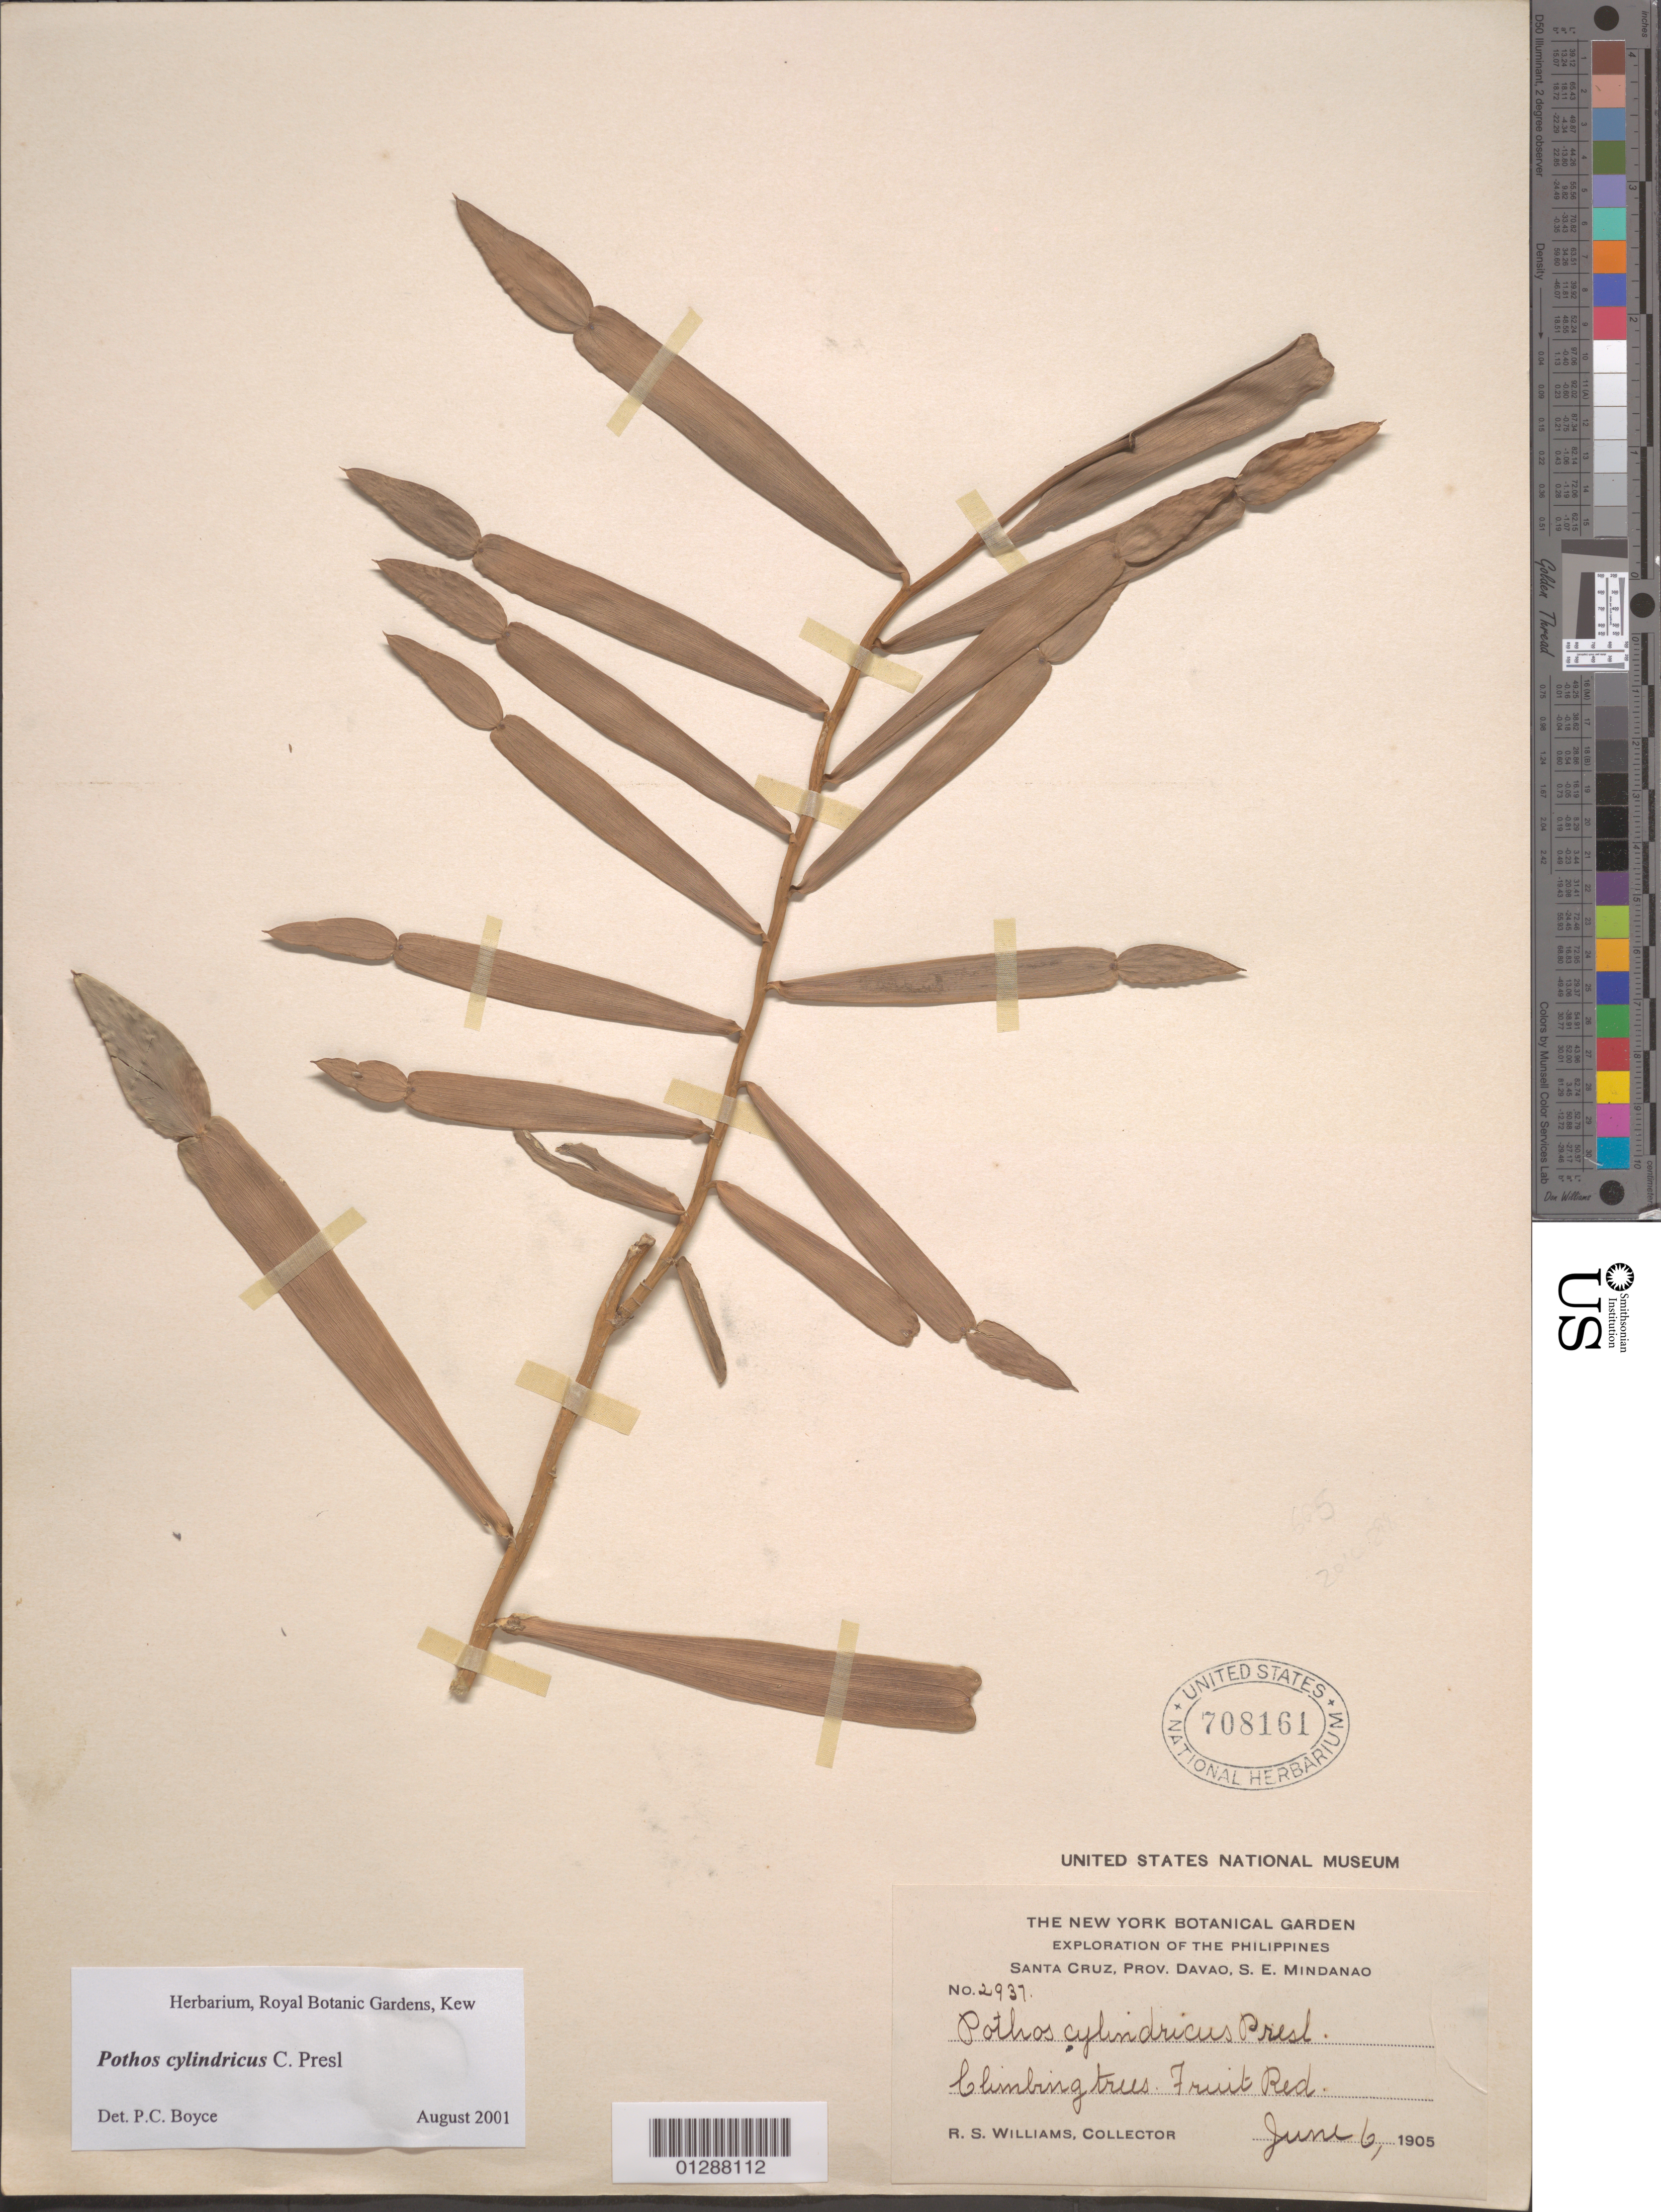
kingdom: Plantae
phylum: Tracheophyta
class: Liliopsida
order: Alismatales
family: Araceae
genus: Pothos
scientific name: Pothos cylindricus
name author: C. Presl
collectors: R. S. Williams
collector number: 2937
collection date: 1905-06-06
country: Philippines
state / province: Davao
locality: Santa Cruz, S. E. Mindanao.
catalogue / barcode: US 708161